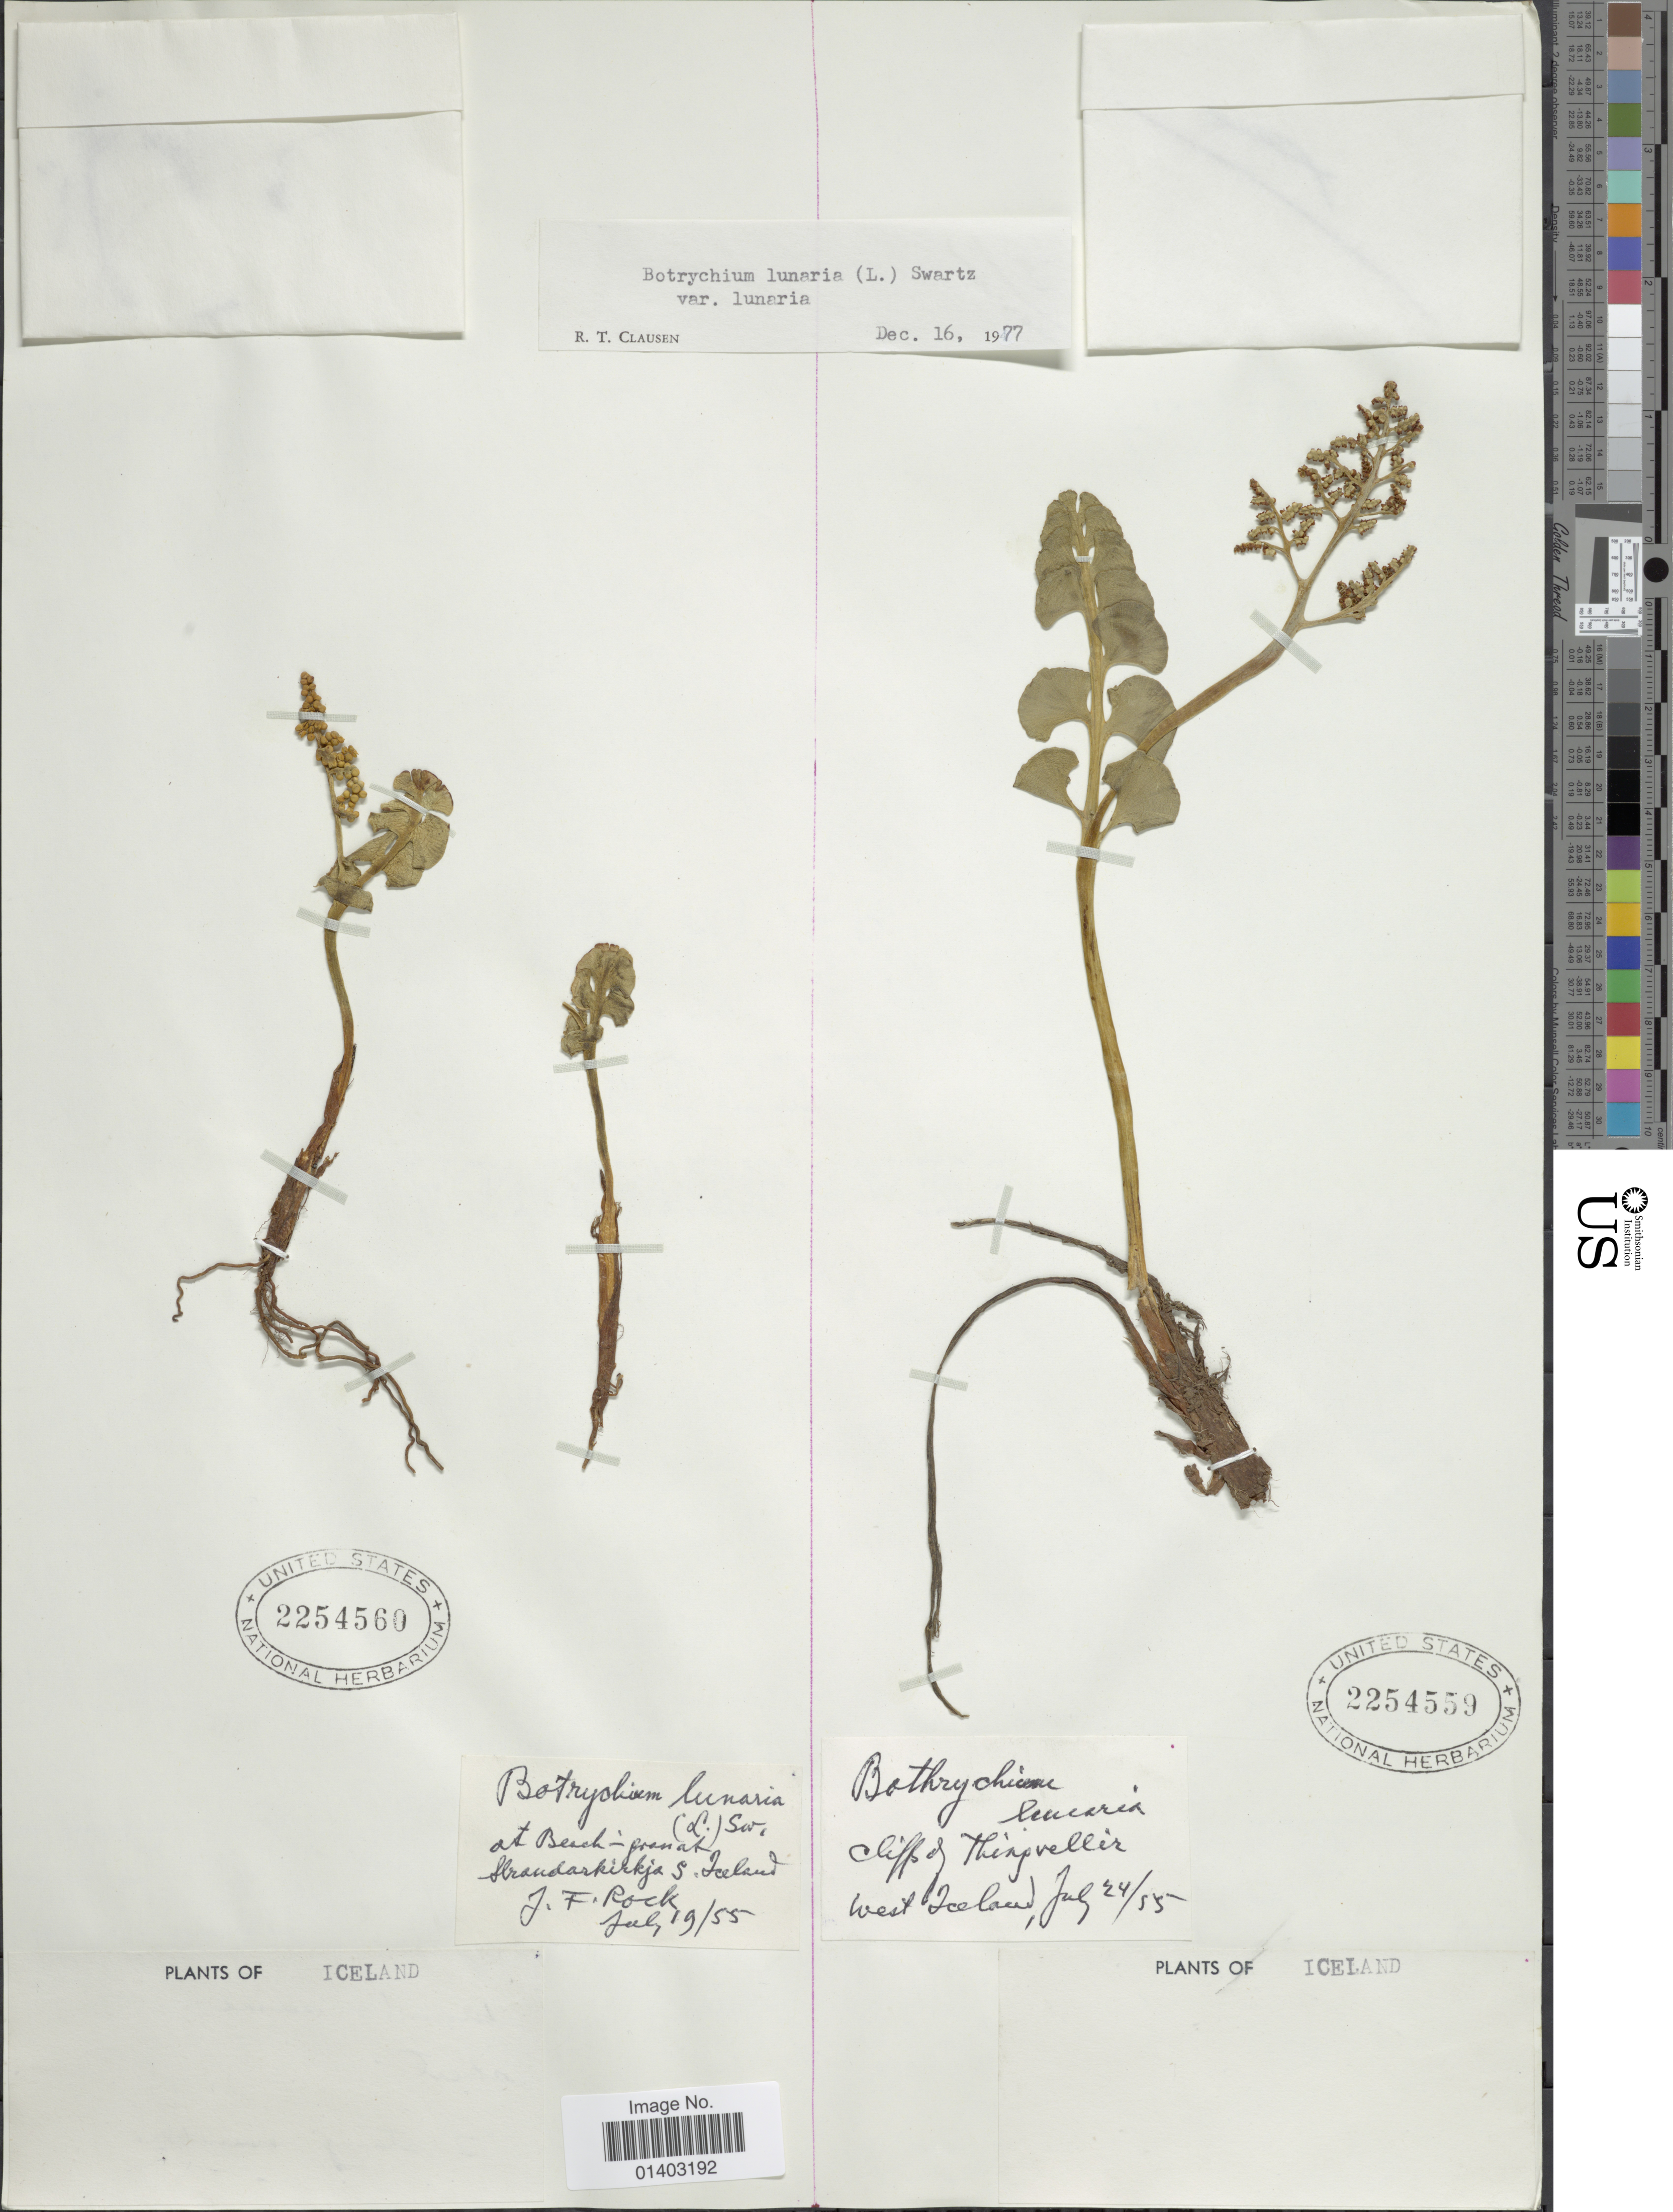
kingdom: Plantae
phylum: Tracheophyta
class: Polypodiopsida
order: Ophioglossales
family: Ophioglossaceae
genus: Botrychium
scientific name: Botrychium lunaria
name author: (L.) Sw.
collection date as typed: Transcribed d/m/y: 24/7/55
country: Iceland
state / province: Western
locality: Cliffs of Thingvellir West Iceland.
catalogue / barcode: US 2254559-2